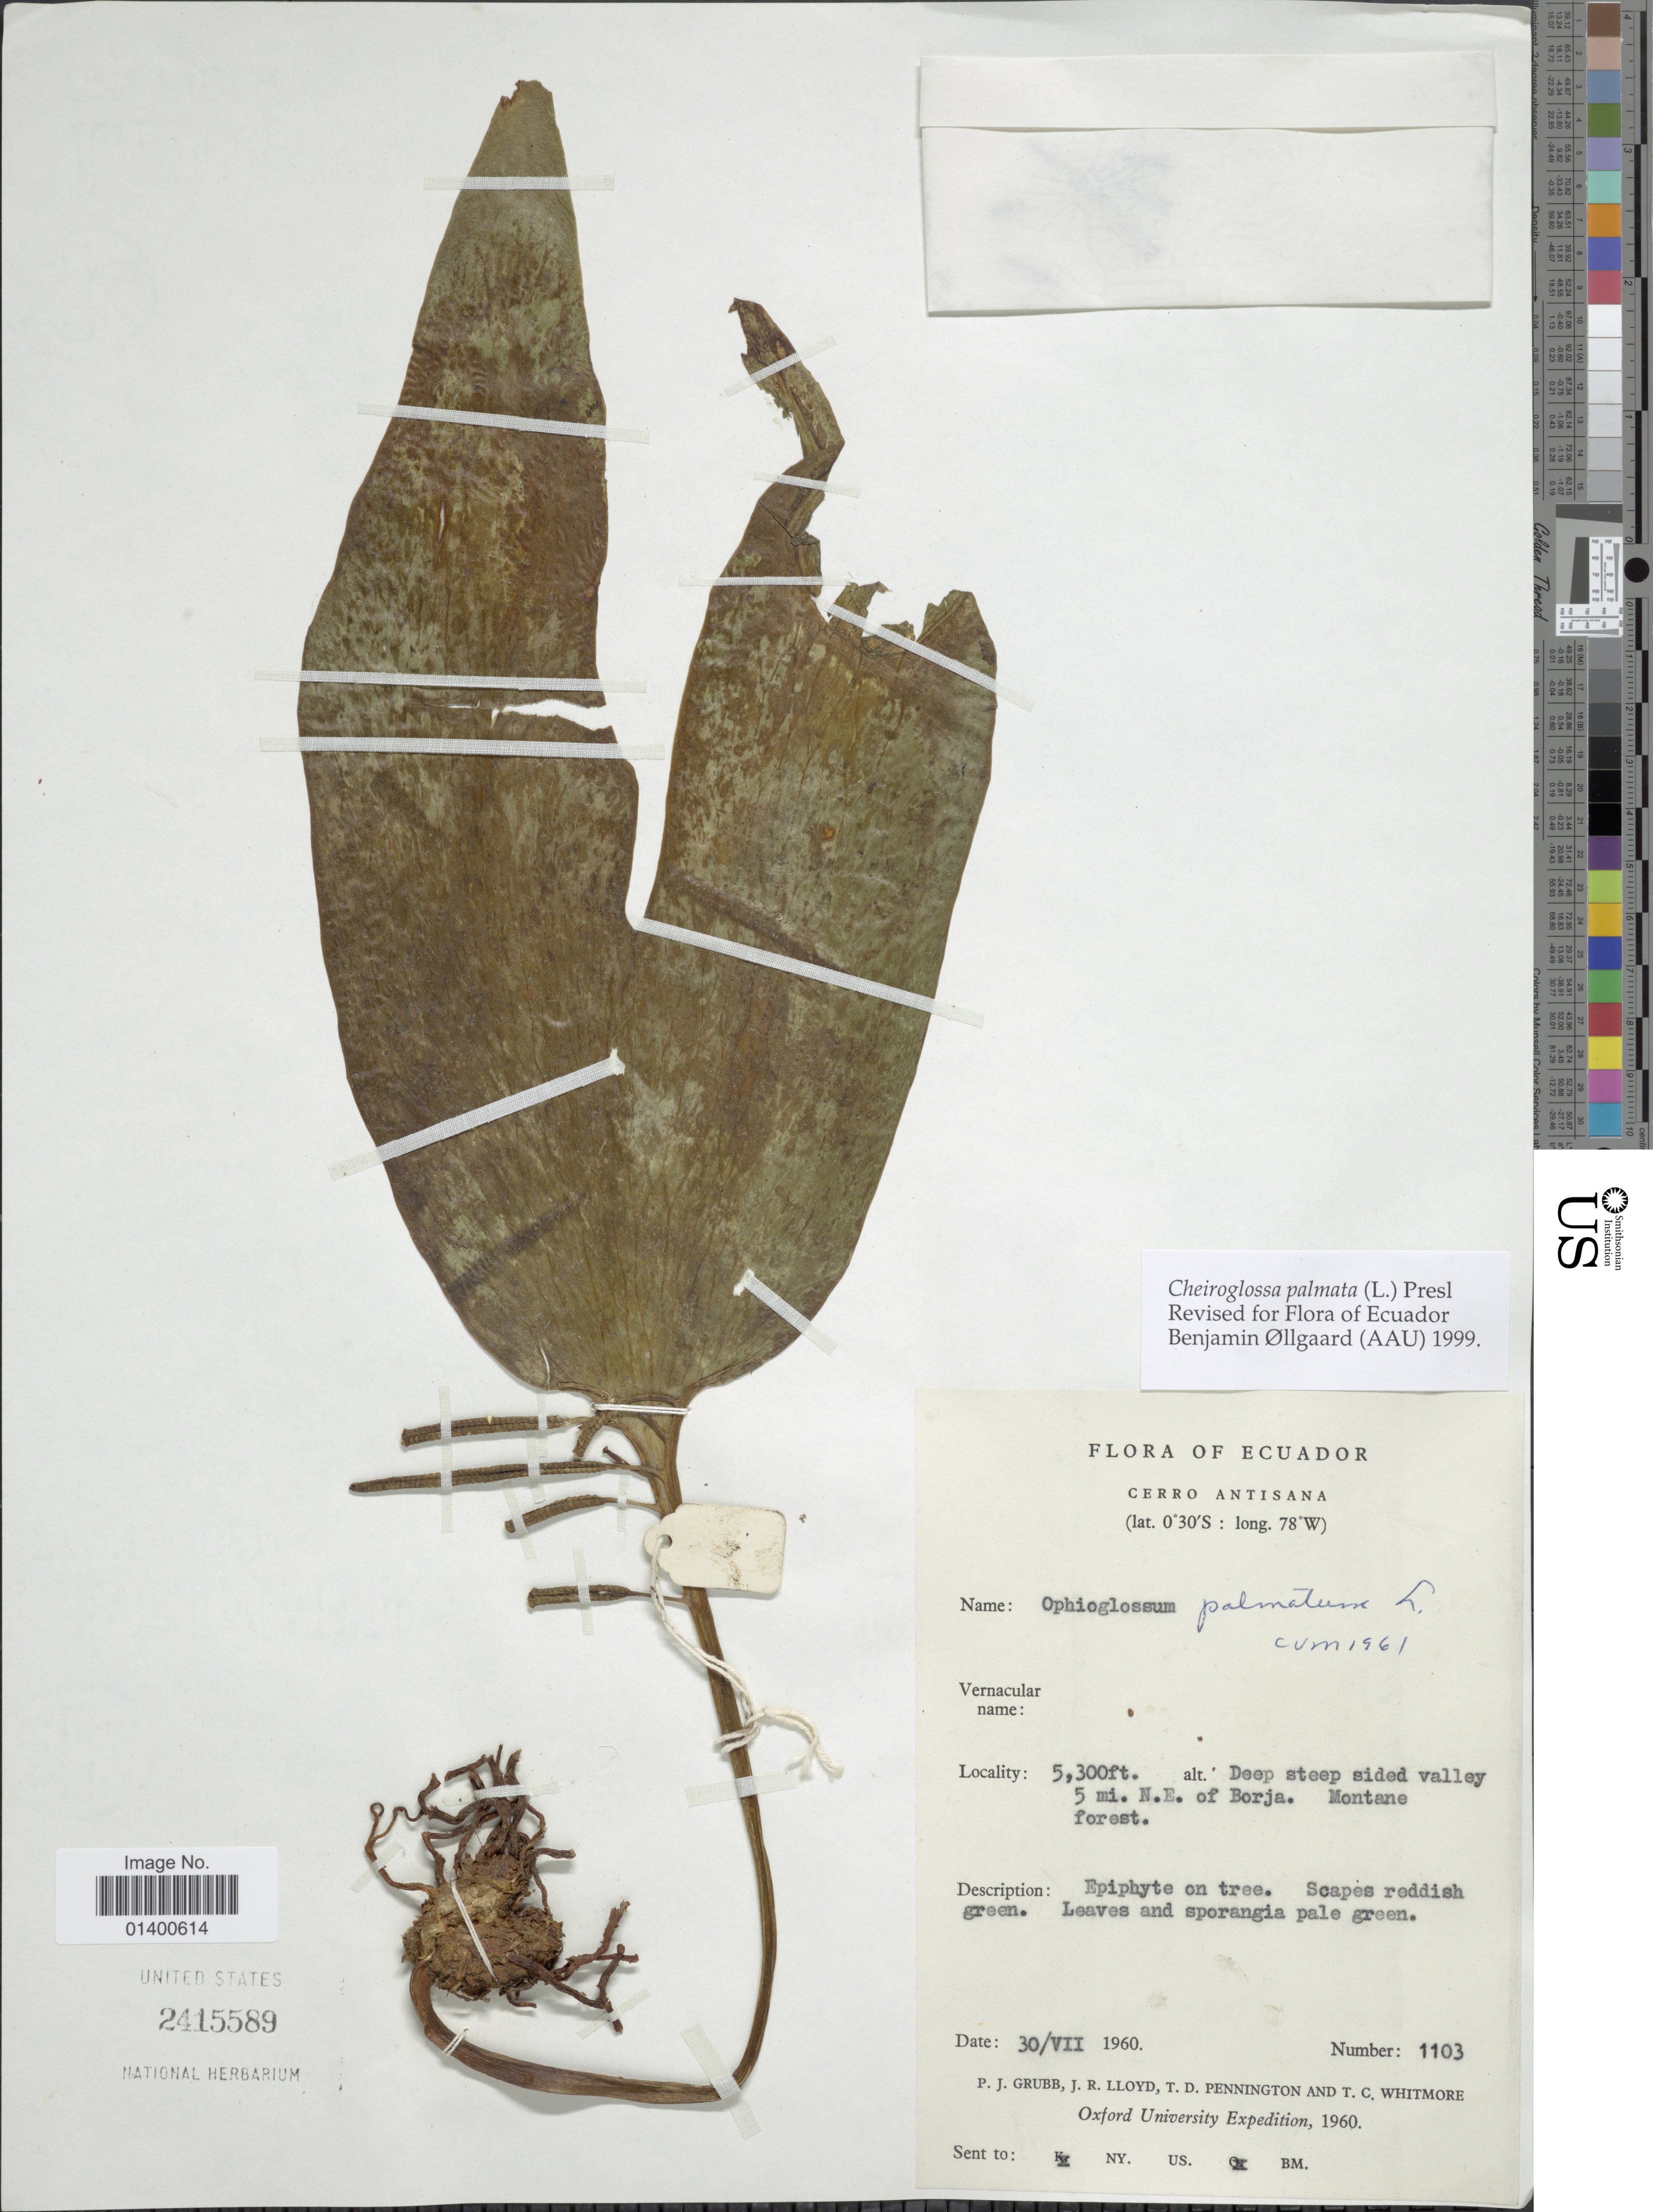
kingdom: Plantae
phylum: Tracheophyta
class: Polypodiopsida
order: Ophioglossales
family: Ophioglossaceae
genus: Cheiroglossa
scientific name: Cheiroglossa palmata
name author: (L.) C. Presl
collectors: P. J. Grubb, J. R. Lloyd, T. D. Pennington & T. C. Whitmore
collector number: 1103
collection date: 1960-07-30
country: Ecuador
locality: Cerro Antisana, 5 mi. N.E. of Borja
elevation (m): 1615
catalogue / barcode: US 2415589